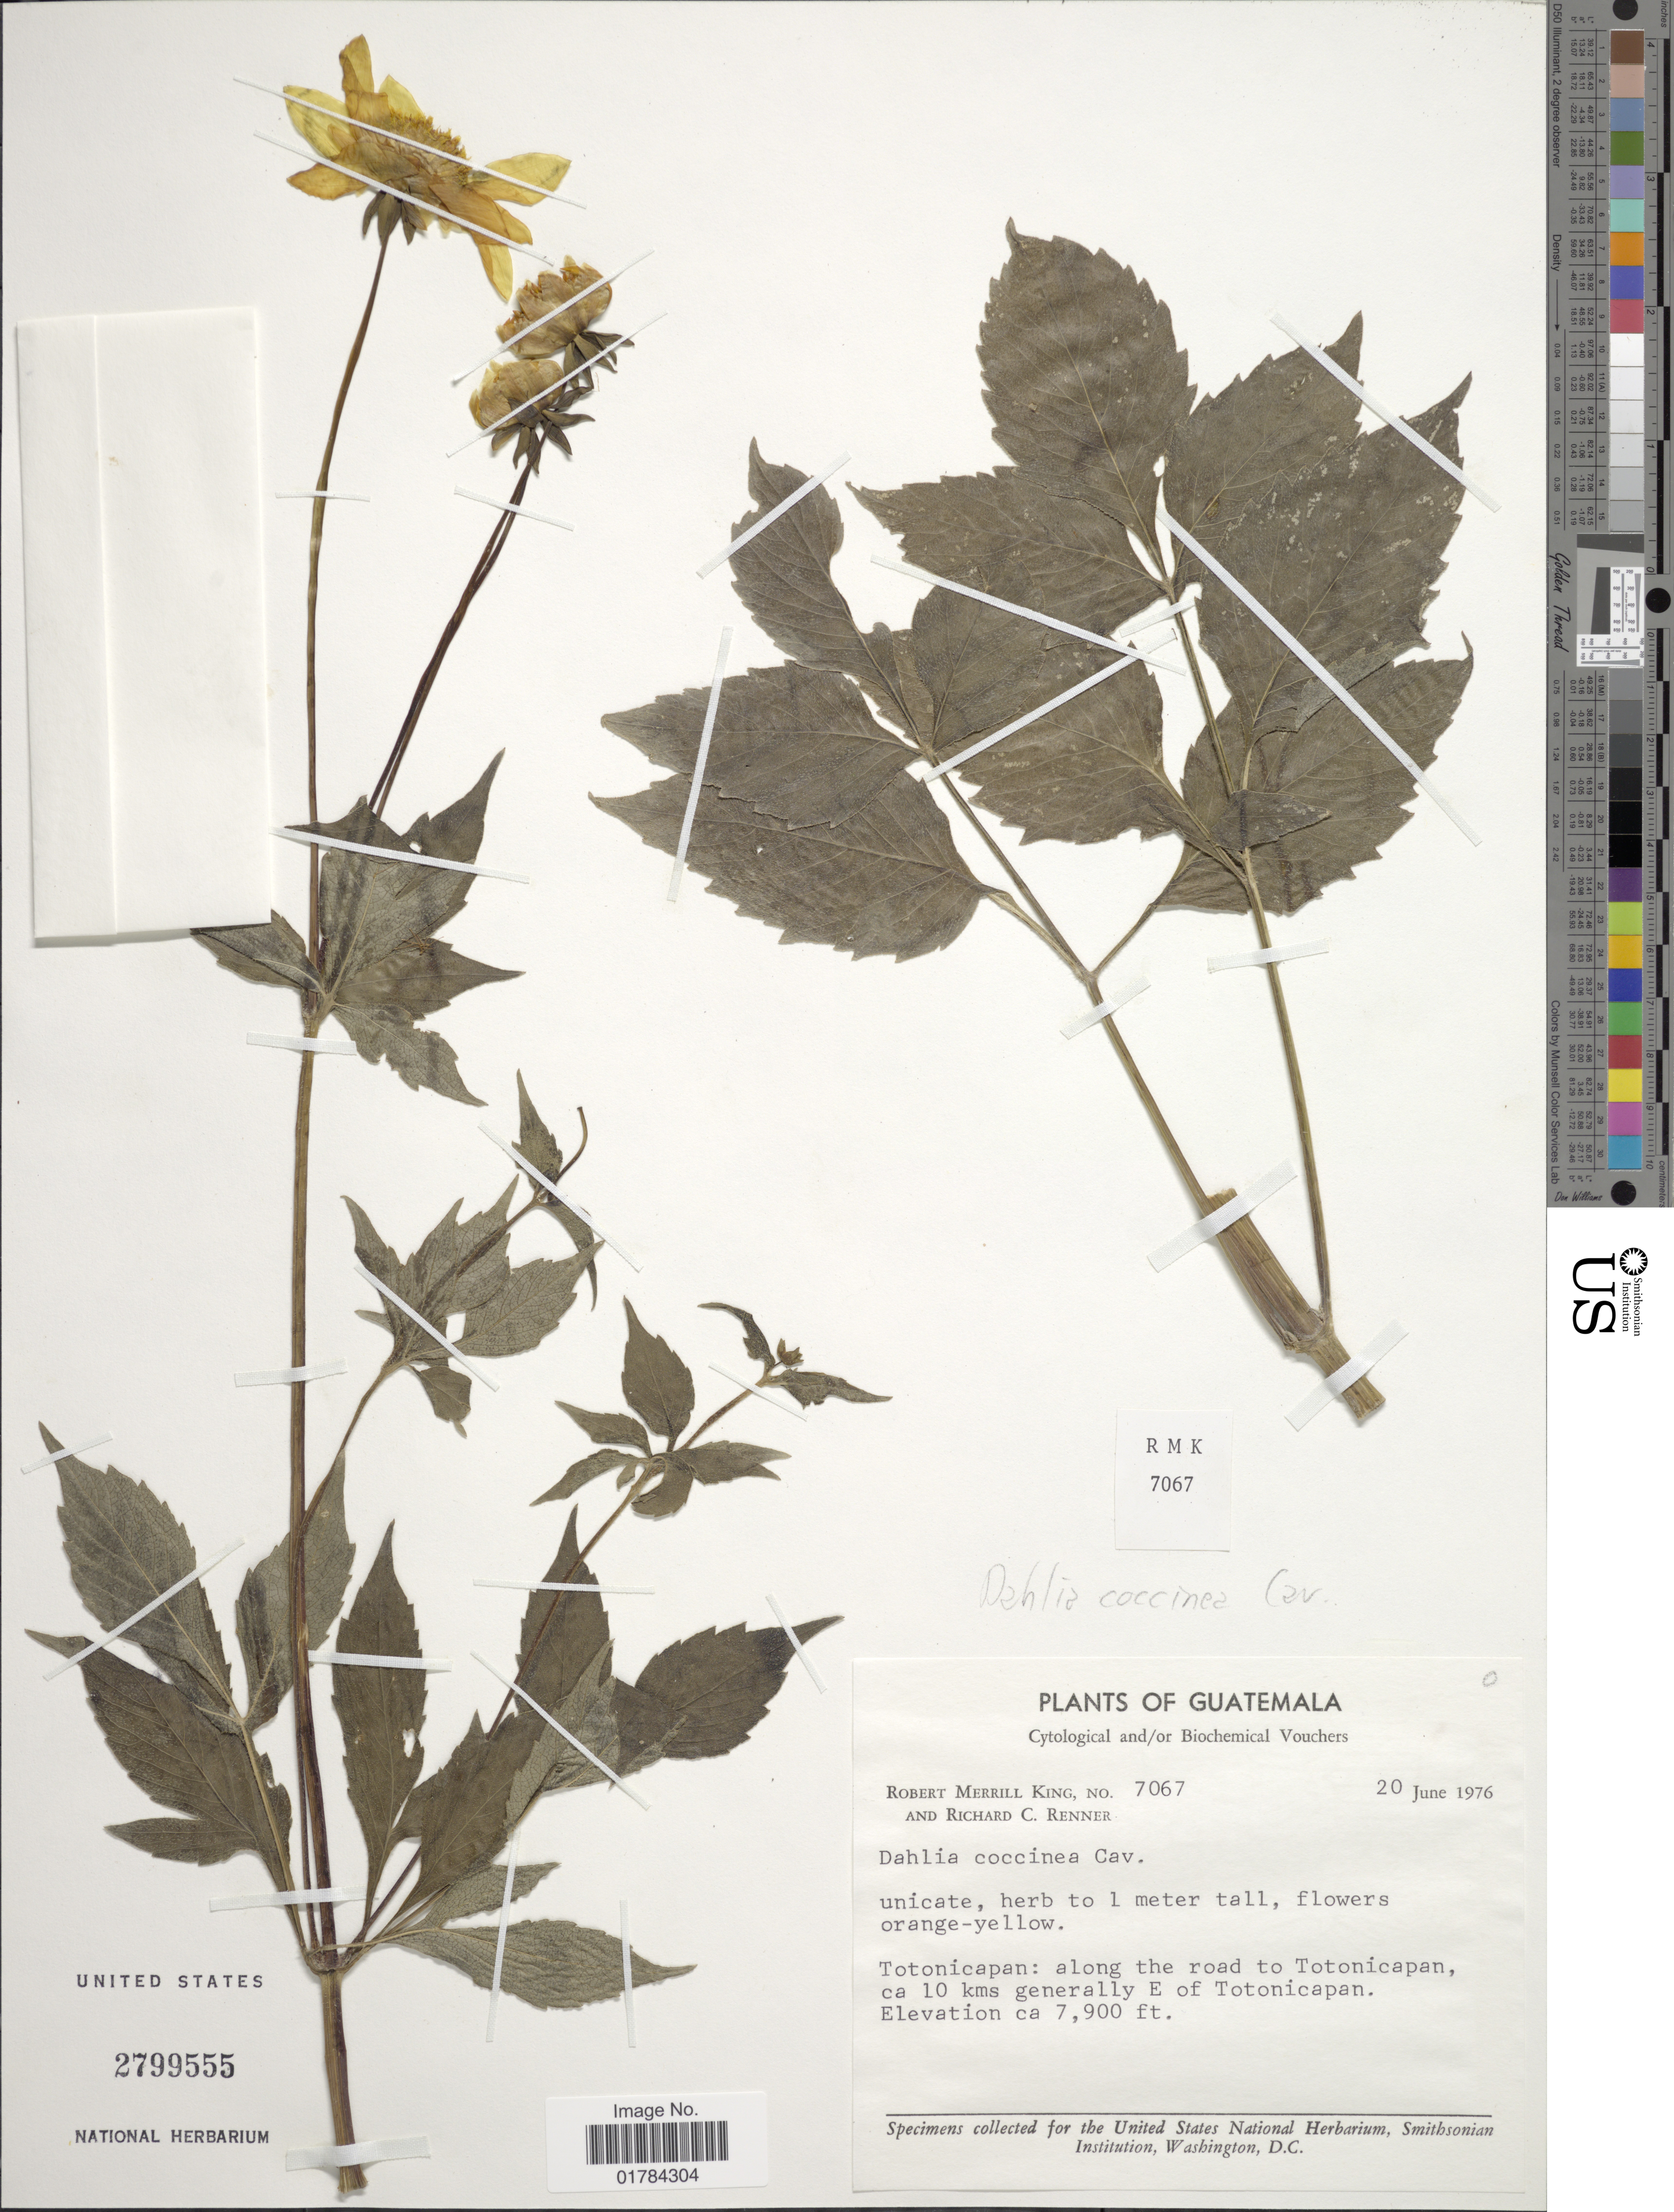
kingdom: Plantae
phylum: Tracheophyta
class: Magnoliopsida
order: Asterales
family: Asteraceae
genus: Dahlia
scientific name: Dahlia coccinea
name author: Cav.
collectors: R. M. King & R. C. Renner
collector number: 7067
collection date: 1976-06-20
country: Guatemala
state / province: Totonicapan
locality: Along the road to Totonicapan, ca 10 kms generally E of Totonicapan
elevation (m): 2408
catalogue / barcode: US 2799555